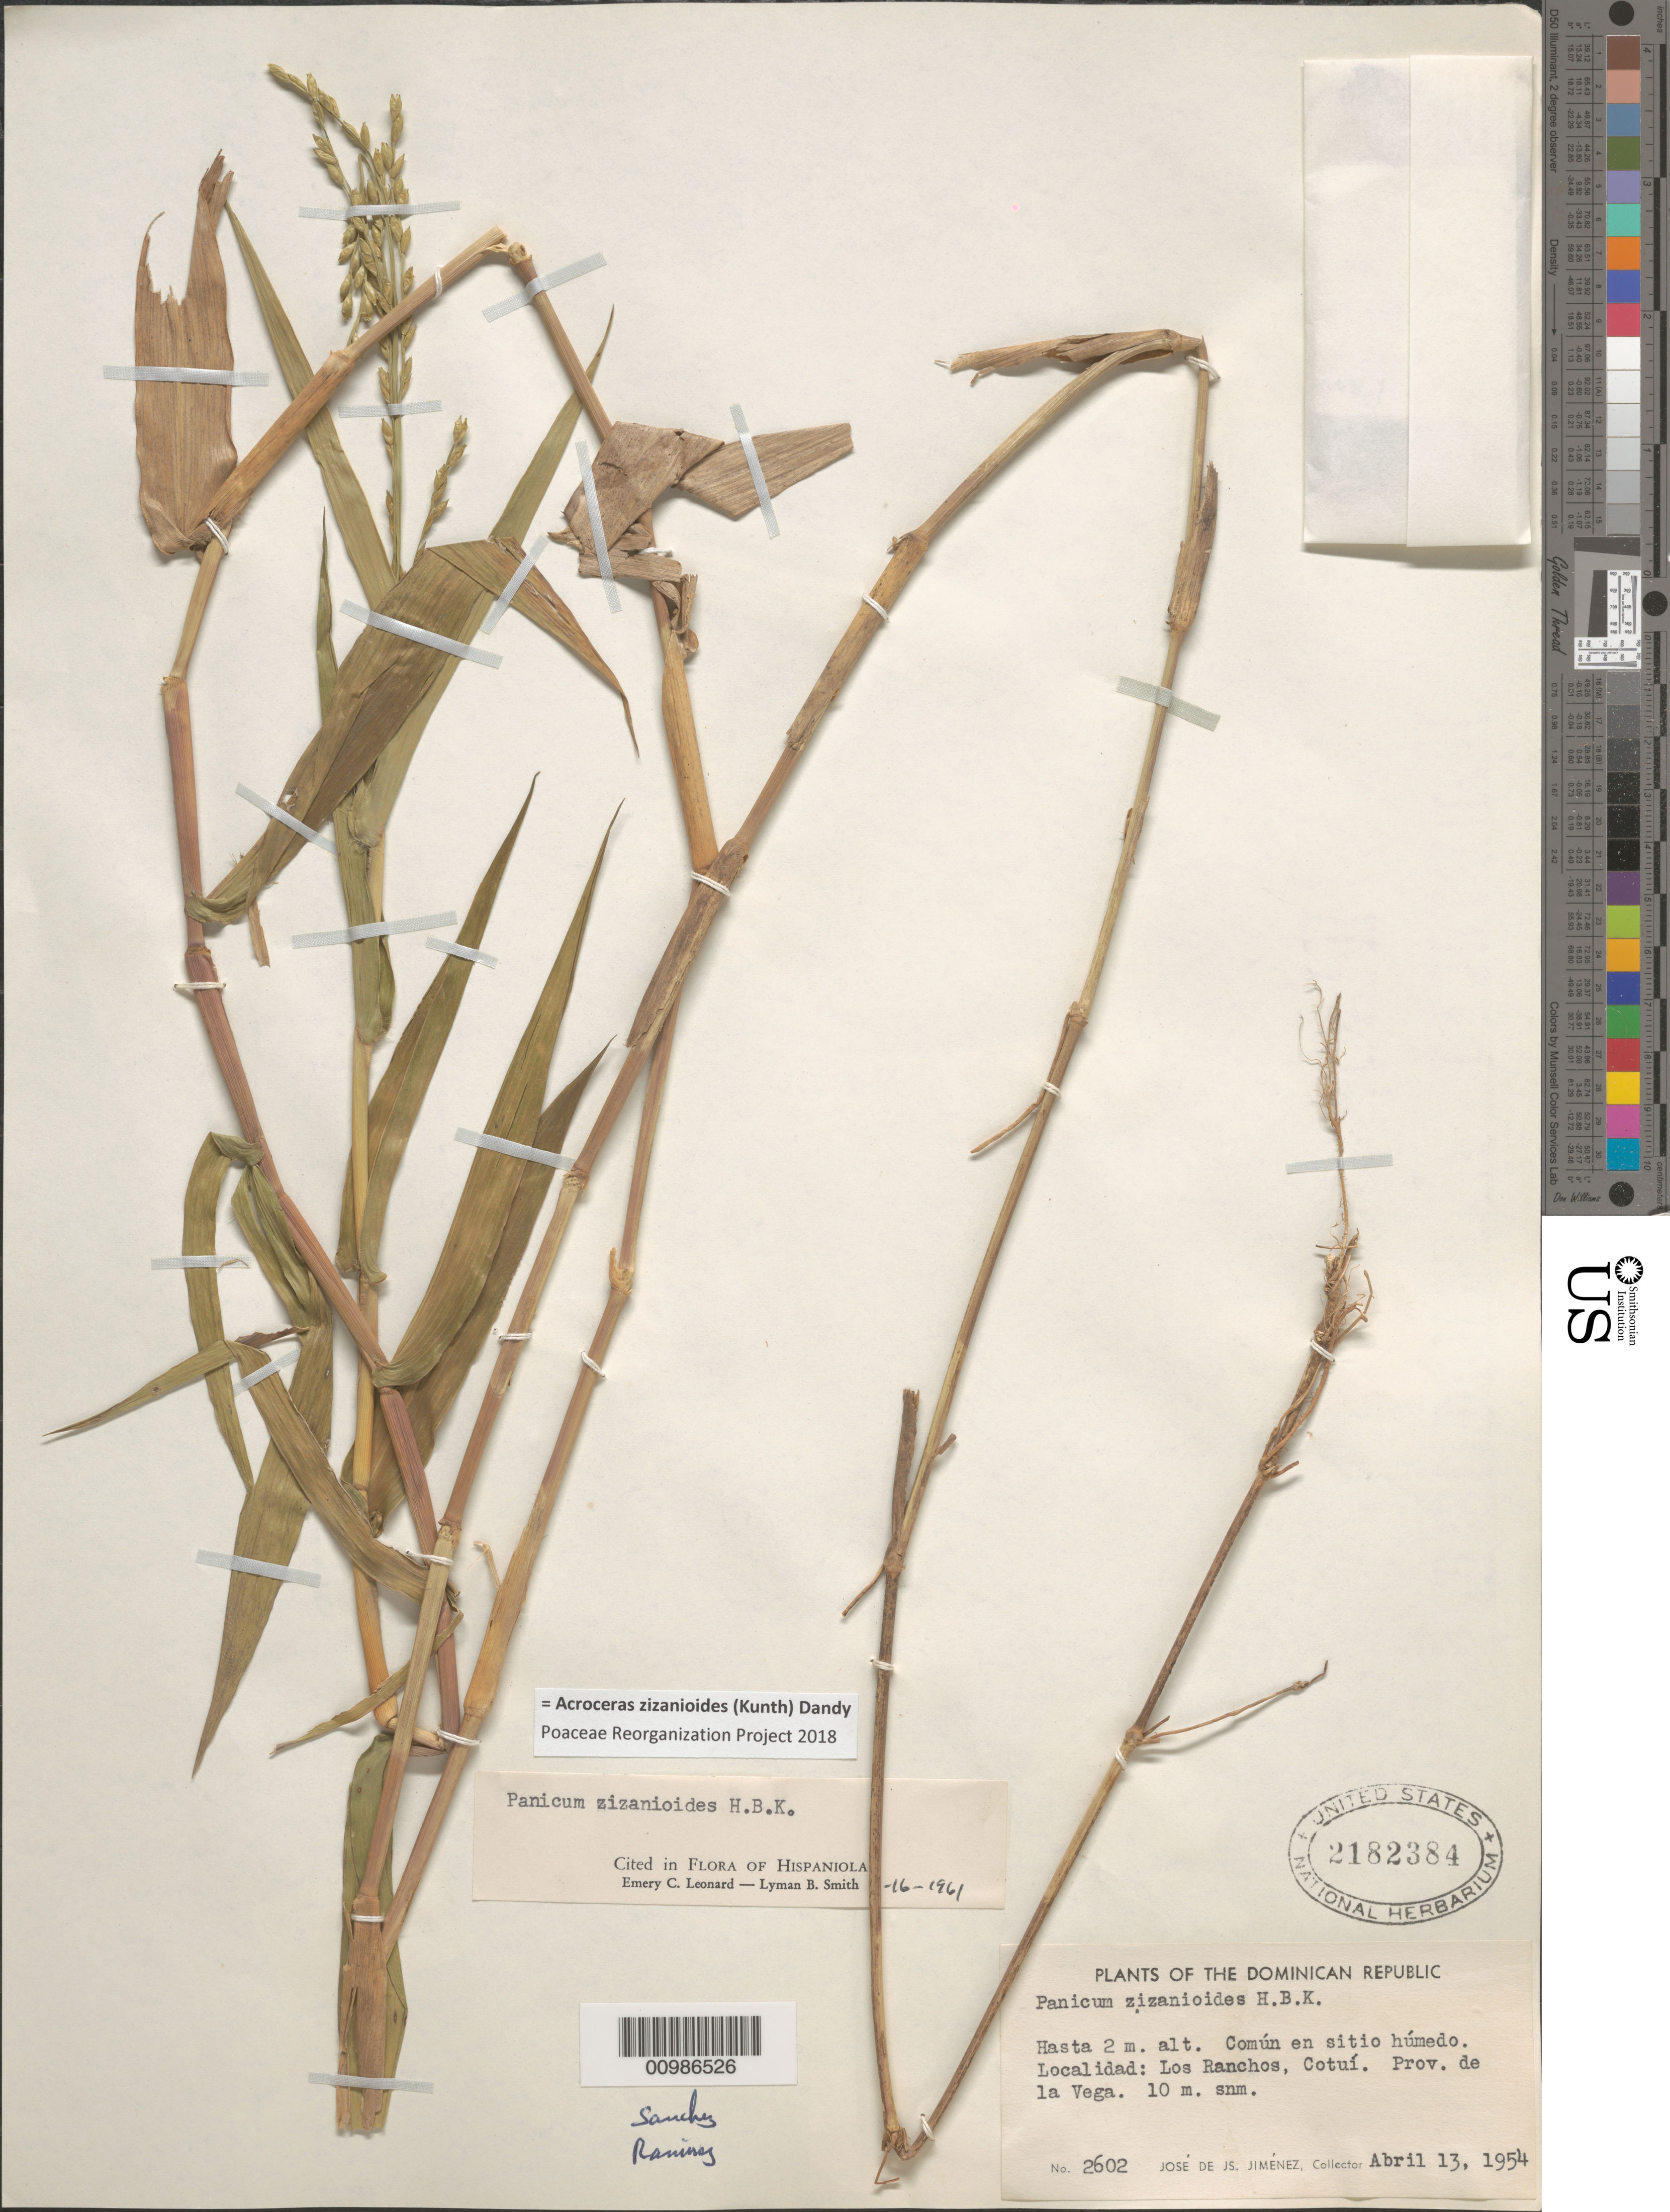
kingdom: Plantae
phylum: Tracheophyta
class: Liliopsida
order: Poales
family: Poaceae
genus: Acroceras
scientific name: Acroceras zizanioides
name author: (Kunth) Dandy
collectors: J. J. Jiménez Almonte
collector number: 2602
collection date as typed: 13 Apr 1954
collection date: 1954-04-13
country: Dominican Republic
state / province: La Vega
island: Hispaniola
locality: Los Ranchos, Cotui.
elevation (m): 10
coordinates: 0 N, 0 E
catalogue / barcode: US 2182384